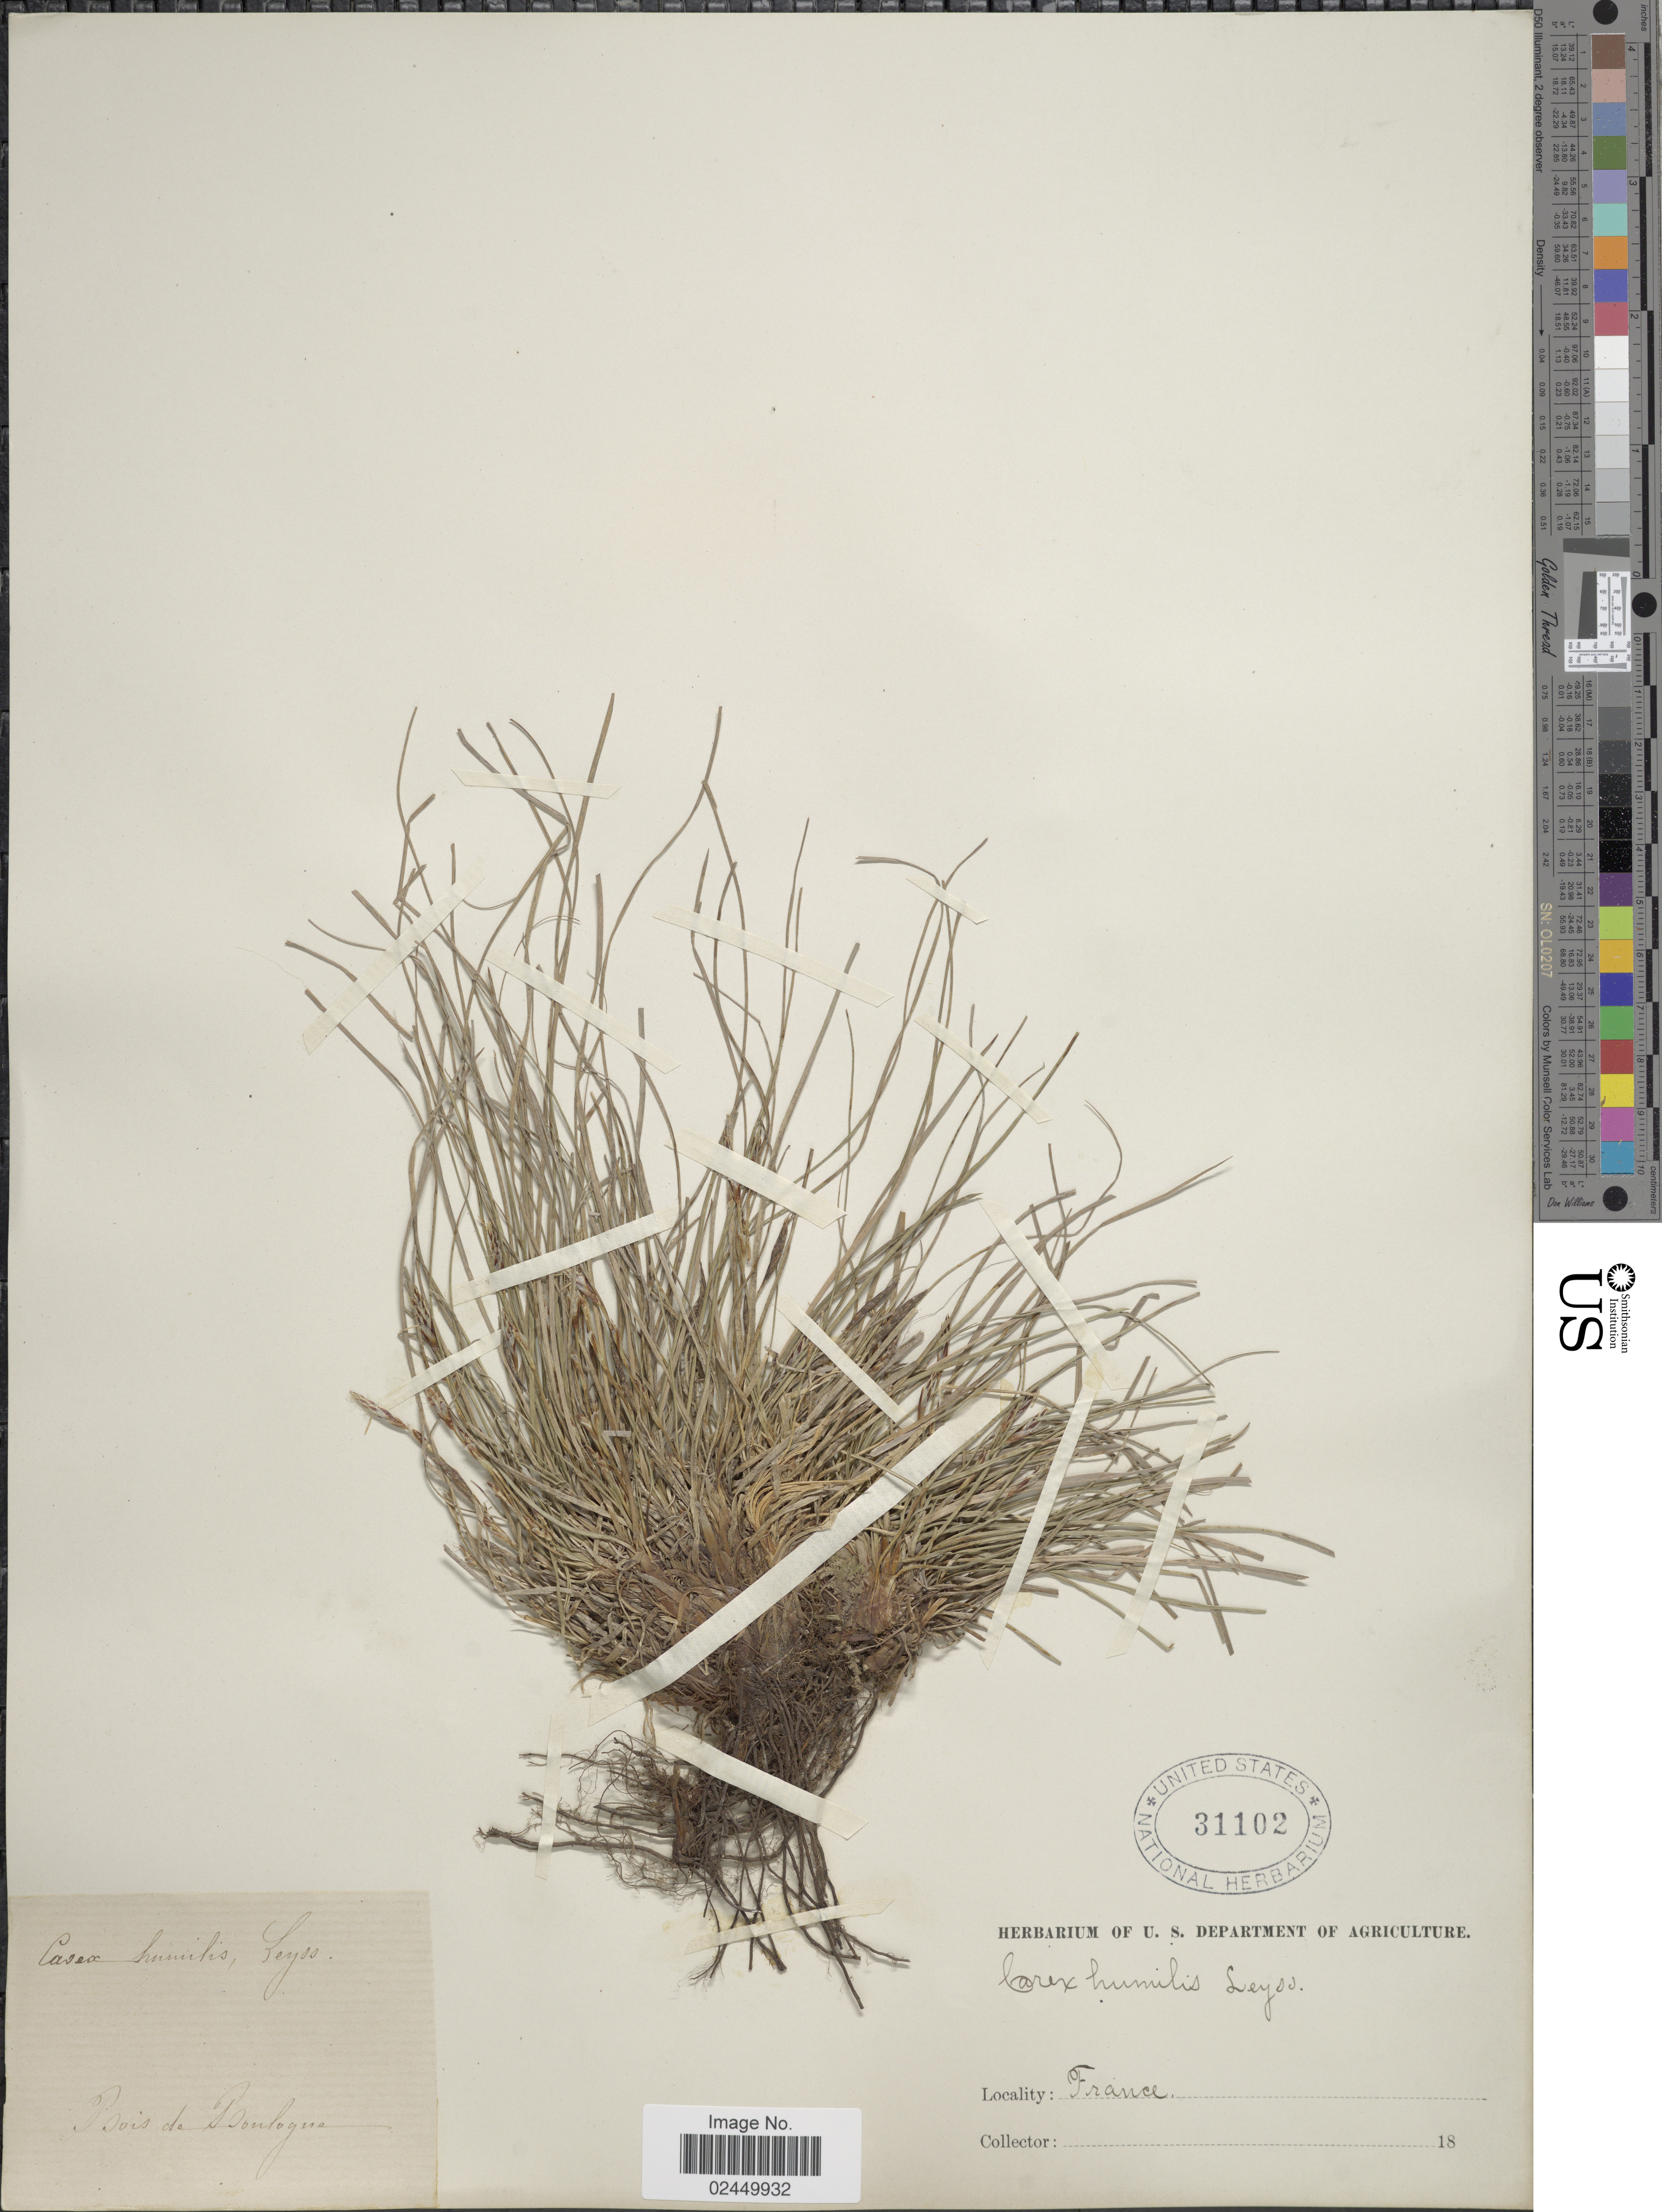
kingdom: Plantae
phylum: Tracheophyta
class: Liliopsida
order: Poales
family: Cyperaceae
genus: Carex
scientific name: Carex humilis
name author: Leyss.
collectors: ex herb. U. S. Department of Agriculture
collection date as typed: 18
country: France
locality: Bois de Bonlogue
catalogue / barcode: US 31102